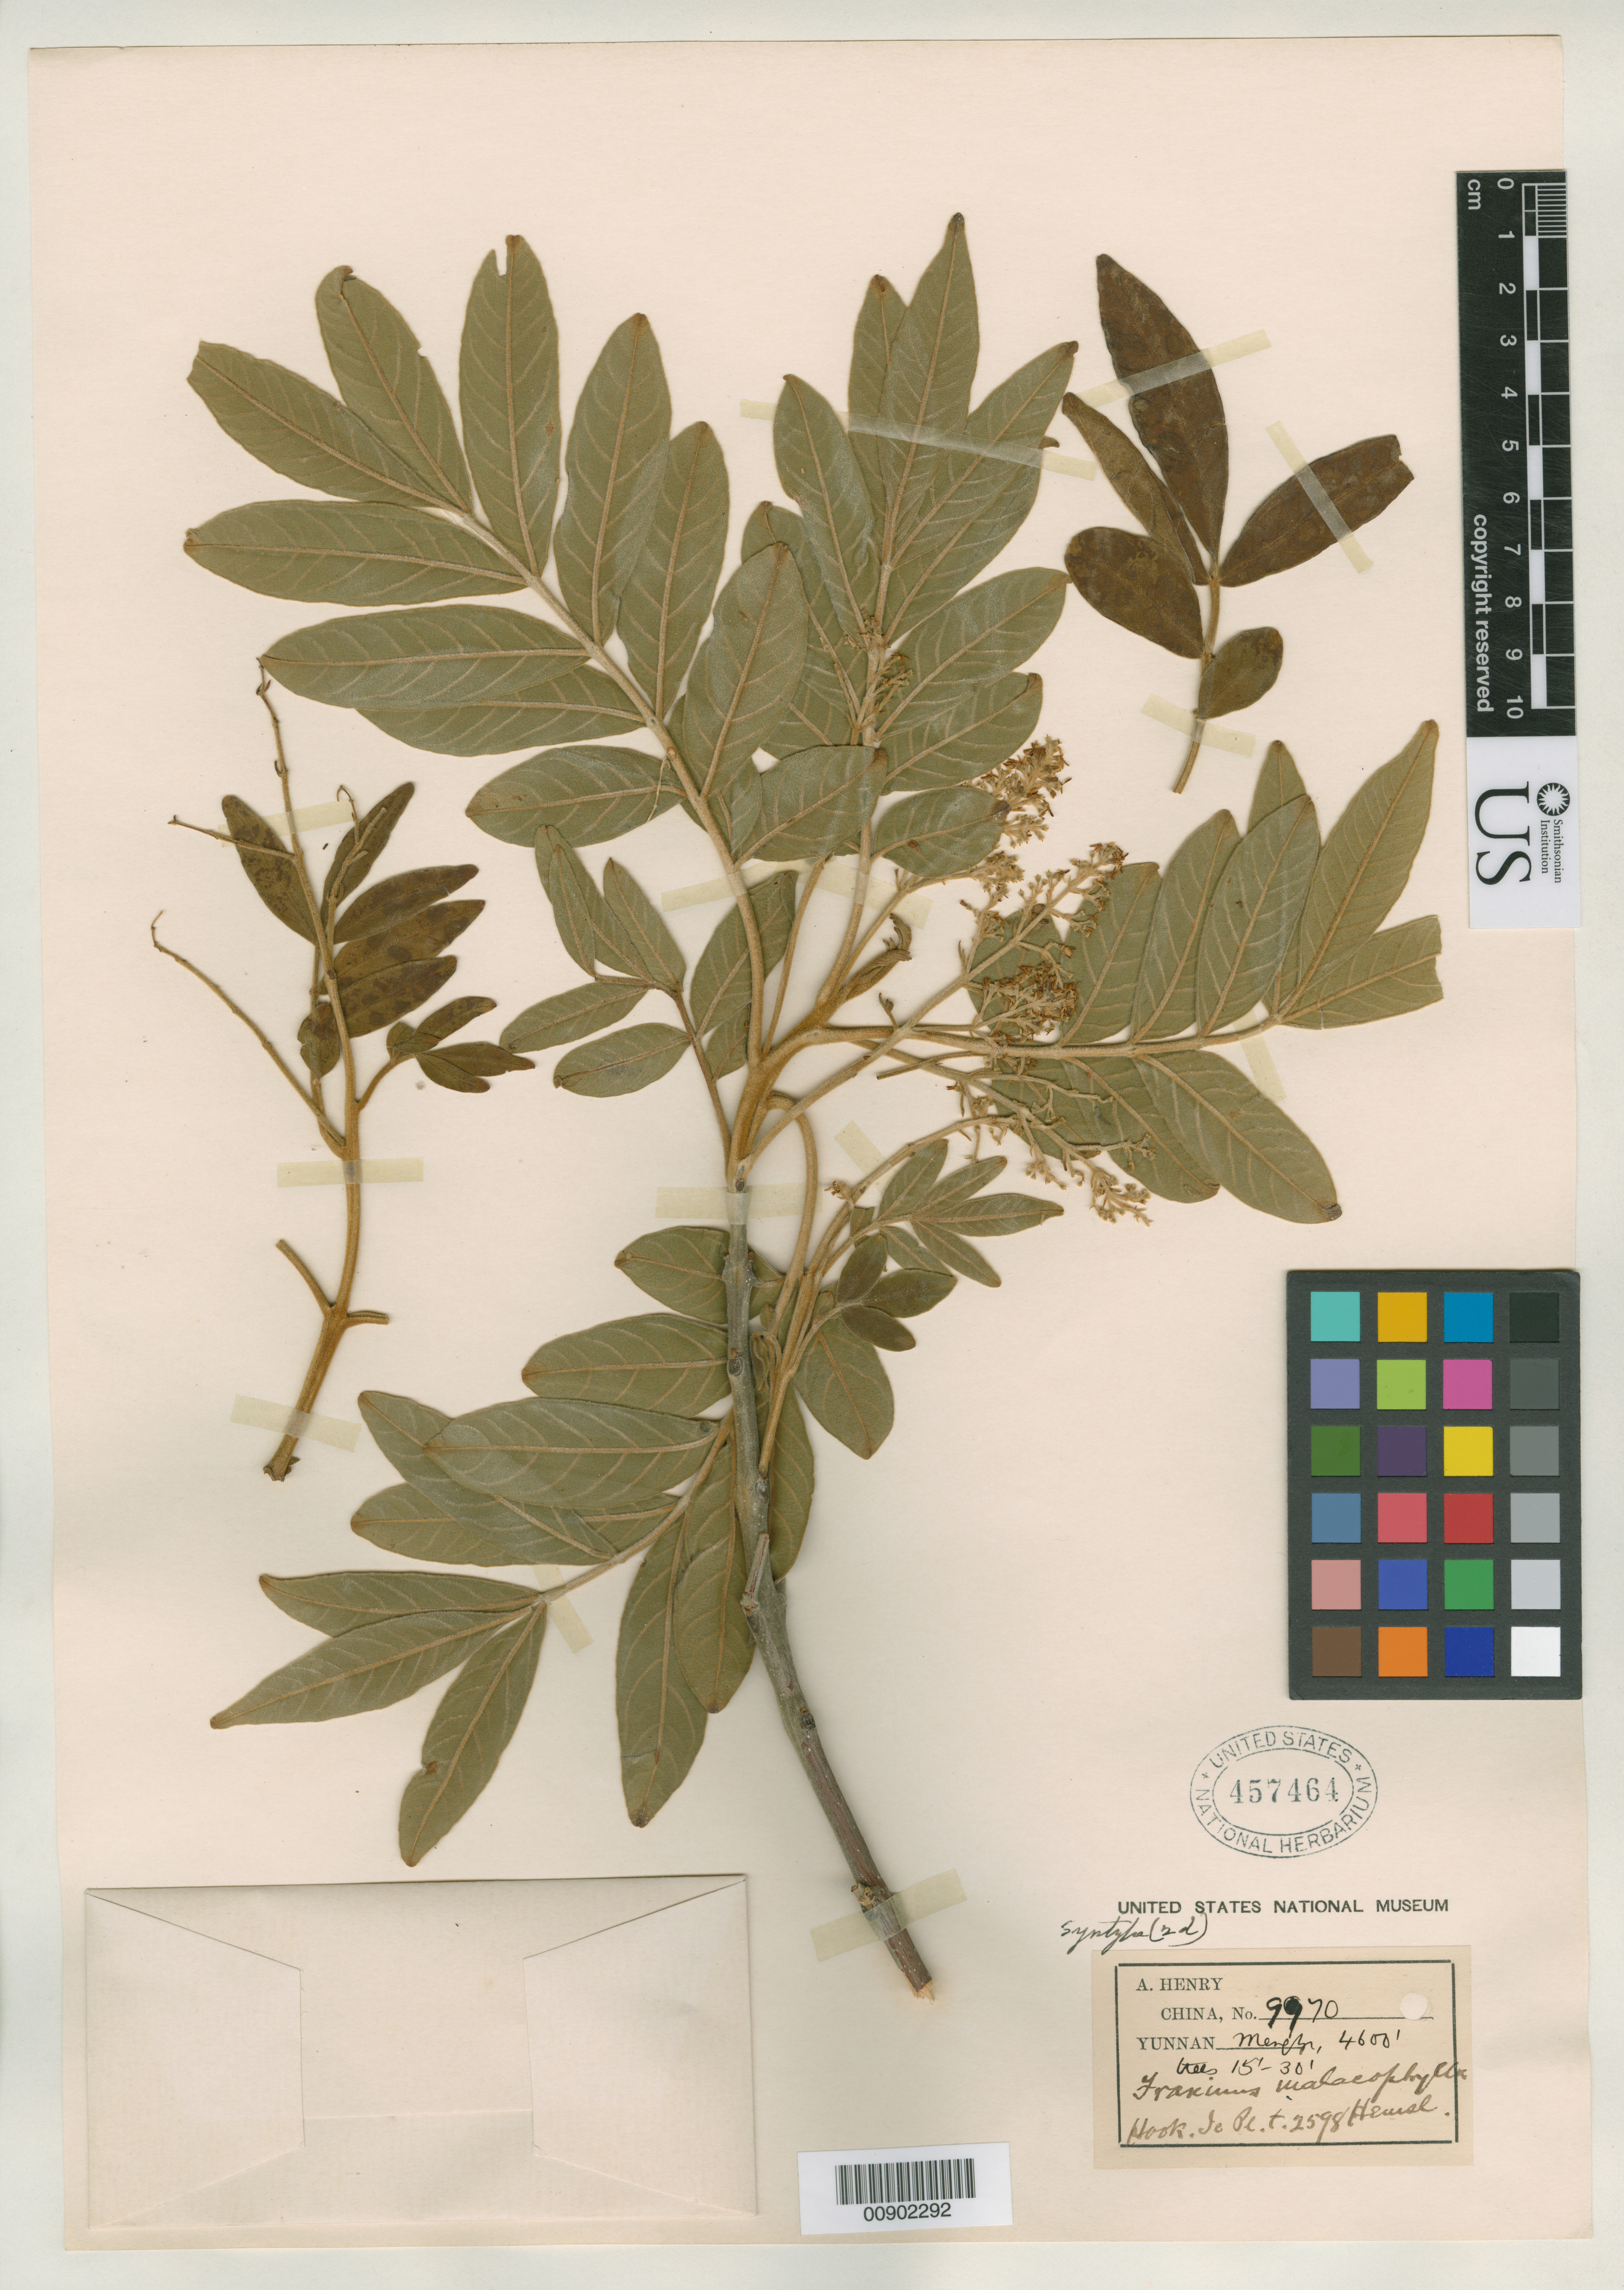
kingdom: Plantae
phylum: Tracheophyta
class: Magnoliopsida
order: Lamiales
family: Oleaceae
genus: Fraxinus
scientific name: Fraxinus malacophylla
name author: Hemsl.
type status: Syntype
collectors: A. Henry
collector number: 9970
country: China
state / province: Yunnan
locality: Yunnan, Mengtze.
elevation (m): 1402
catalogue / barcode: US 457464